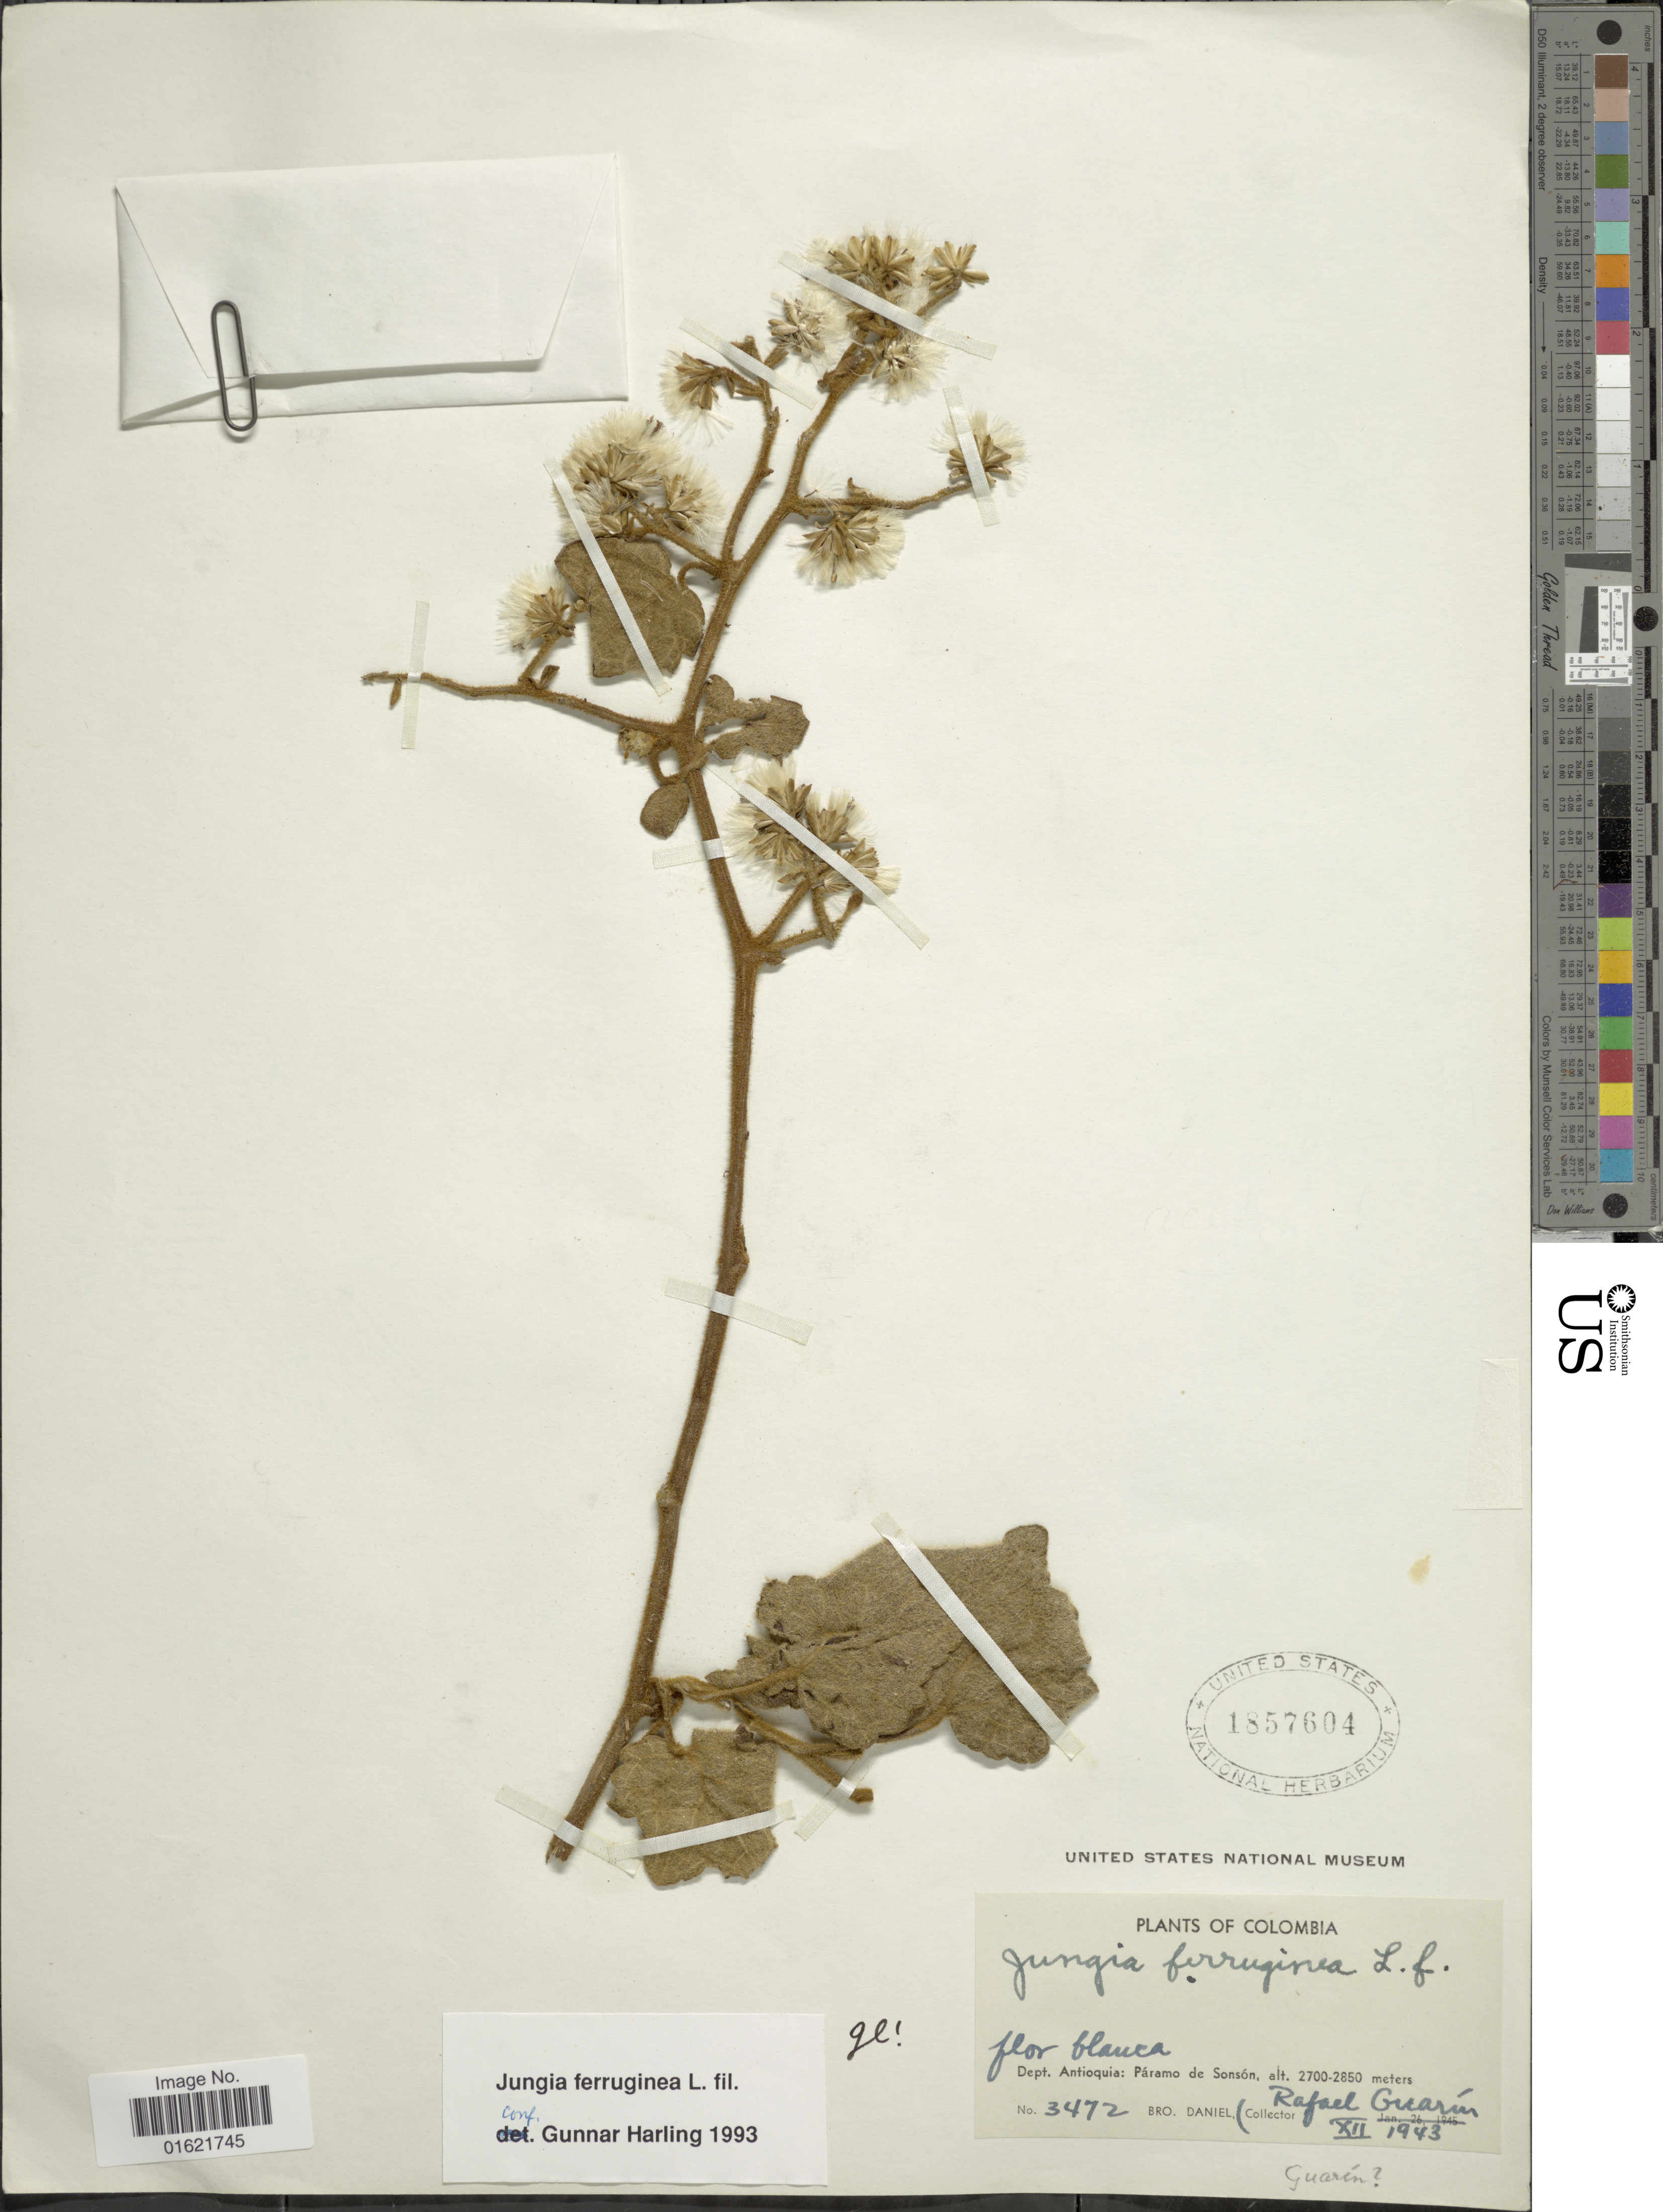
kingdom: Plantae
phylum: Tracheophyta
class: Magnoliopsida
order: Asterales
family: Asteraceae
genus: Jungia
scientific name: Jungia ferruginea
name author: L. f.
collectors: Bro. Daniel & R. Guarin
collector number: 3472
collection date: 1943-12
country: Colombia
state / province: Antioquia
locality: Dept. Antioquia: Paramo de Sonson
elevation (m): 2700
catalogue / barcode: US 1857604